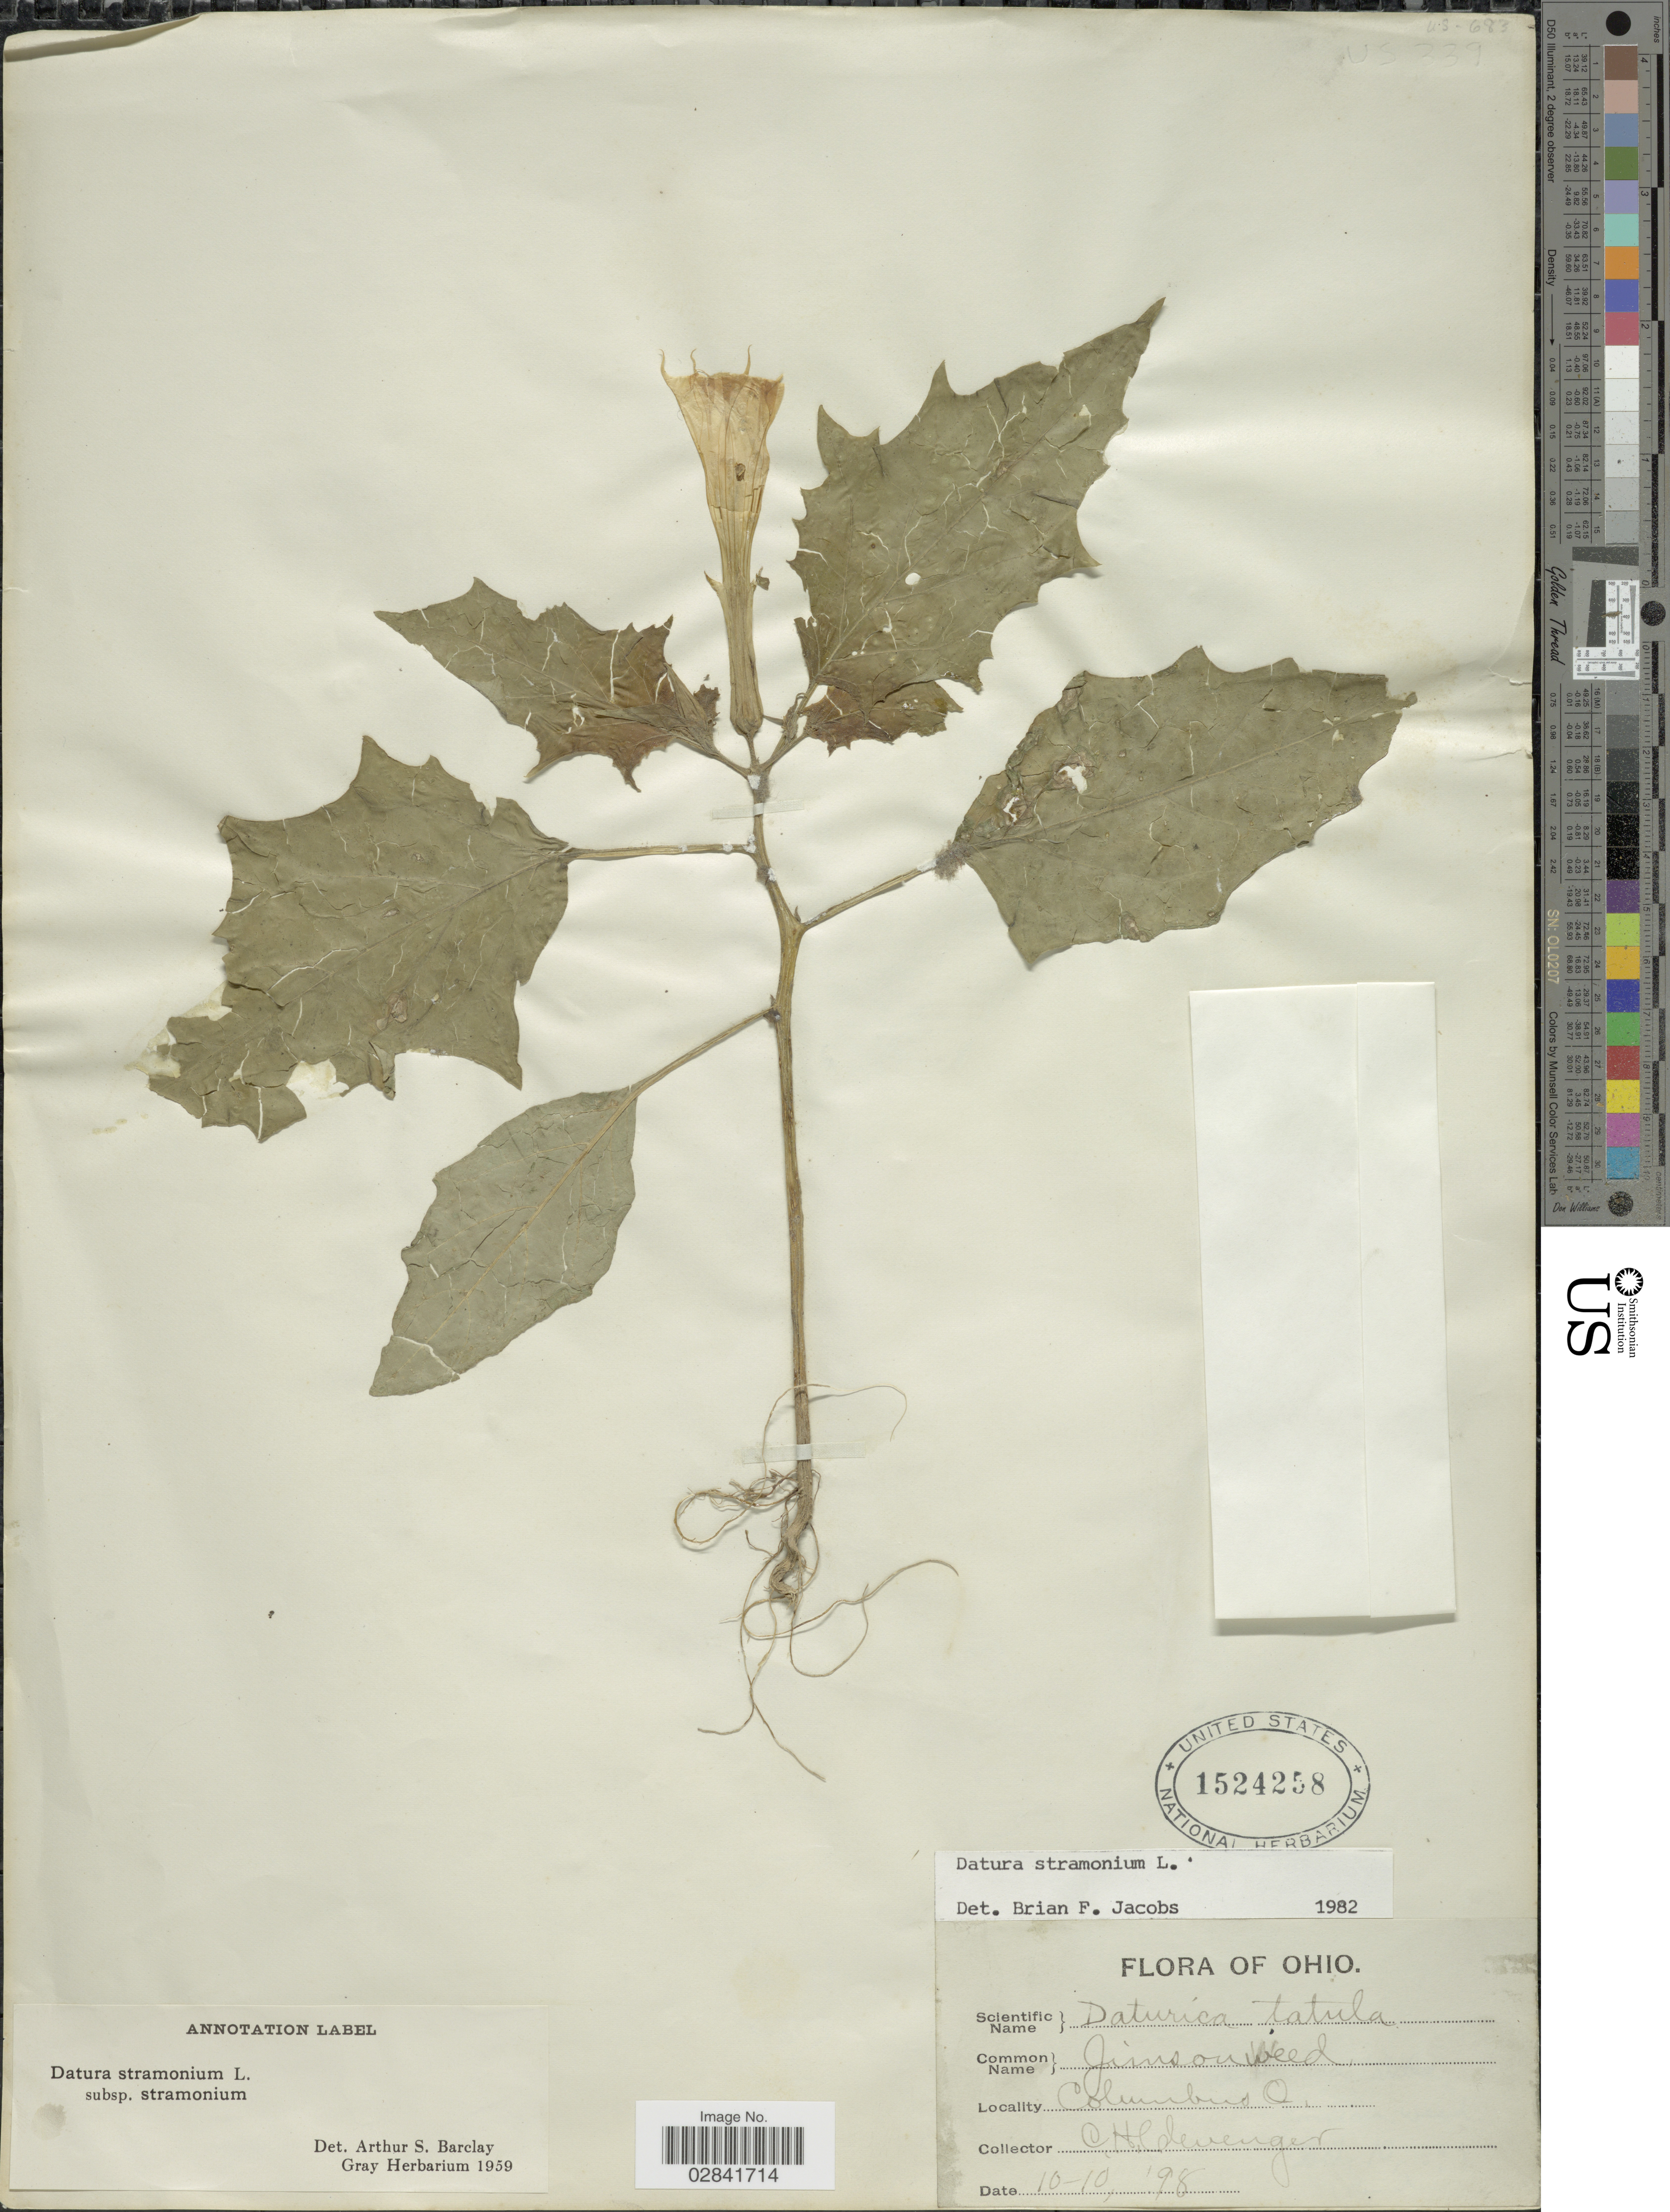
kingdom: Plantae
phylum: Tracheophyta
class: Magnoliopsida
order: Solanales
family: Solanaceae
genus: Datura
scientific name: Datura stramonium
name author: L.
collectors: C. H. Clevenger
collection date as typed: Transcribed d/m/y: 10/10/98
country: United States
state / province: Ohio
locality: Columbus.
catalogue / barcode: US 1524258